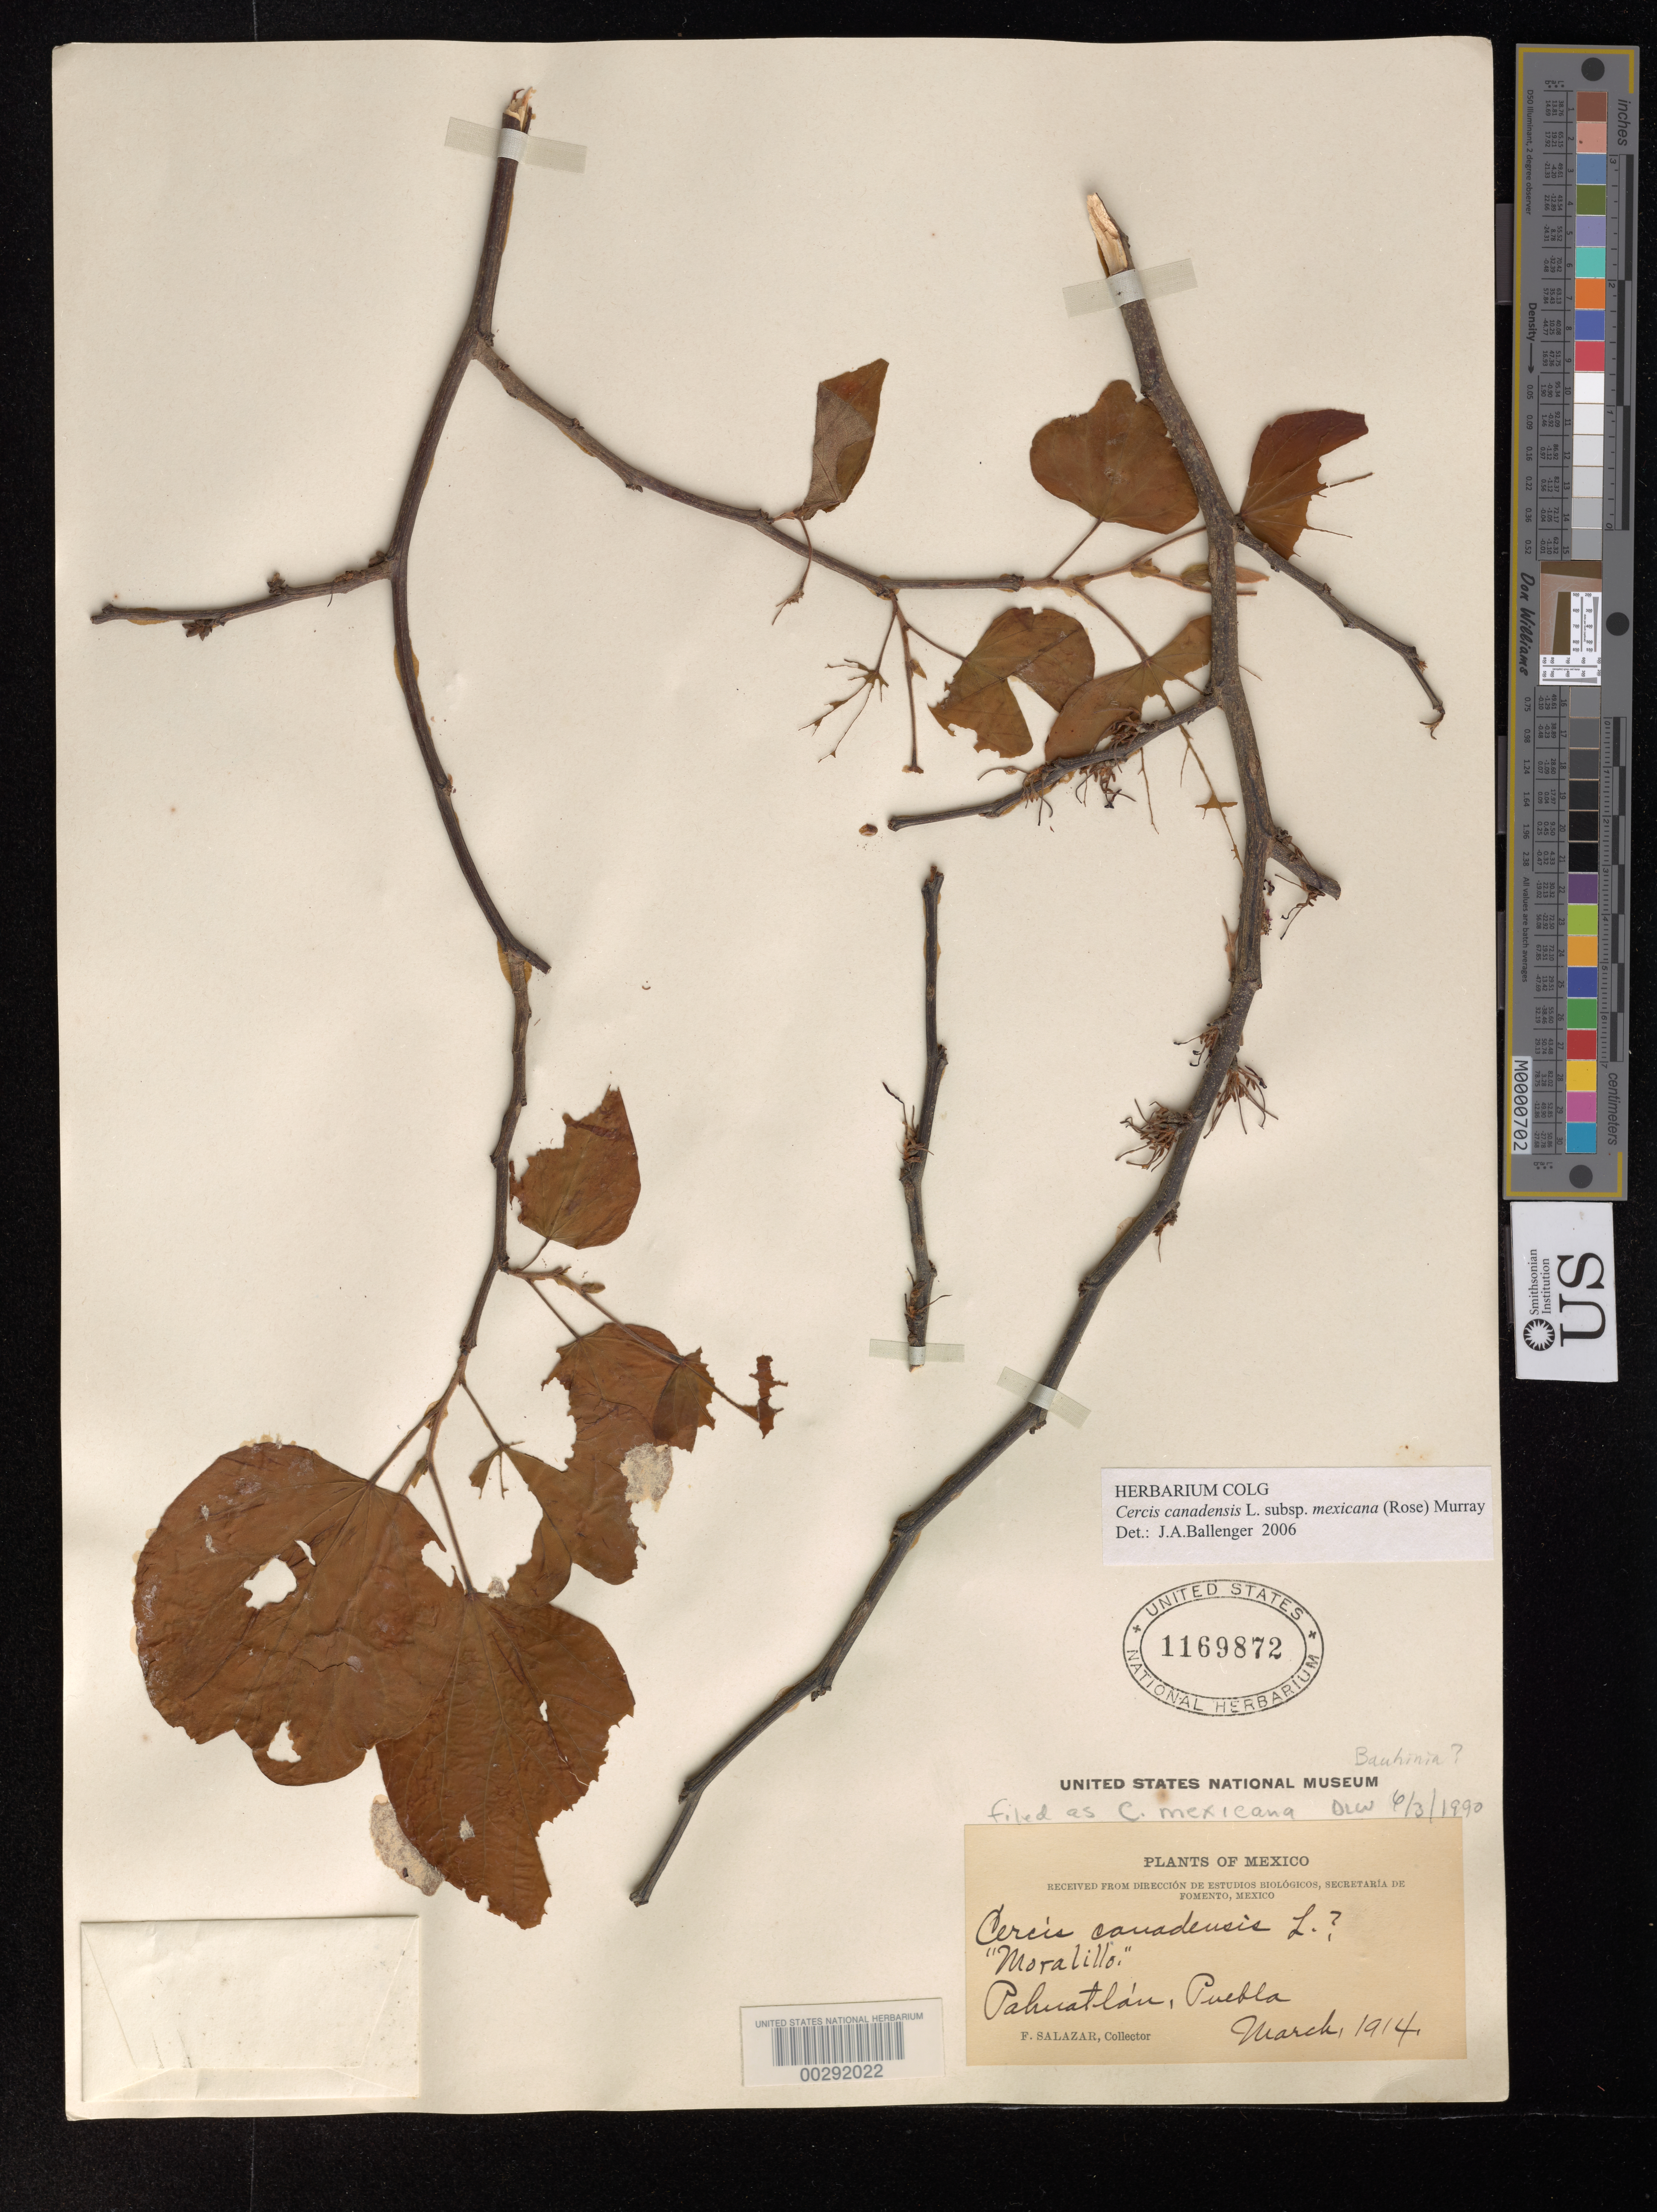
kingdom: Plantae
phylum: Tracheophyta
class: Magnoliopsida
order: Fabales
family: Fabaceae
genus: Cercis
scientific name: Cercis canadensis subsp. mexicana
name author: (Rose) Murray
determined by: Ballenger, J. A., (COLG), Columbus State University - Herbarium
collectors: F. Salazar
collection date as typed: Mar 1914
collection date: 1914-03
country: Mexico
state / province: Puebla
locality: Pahuatlan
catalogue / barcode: US 1169872